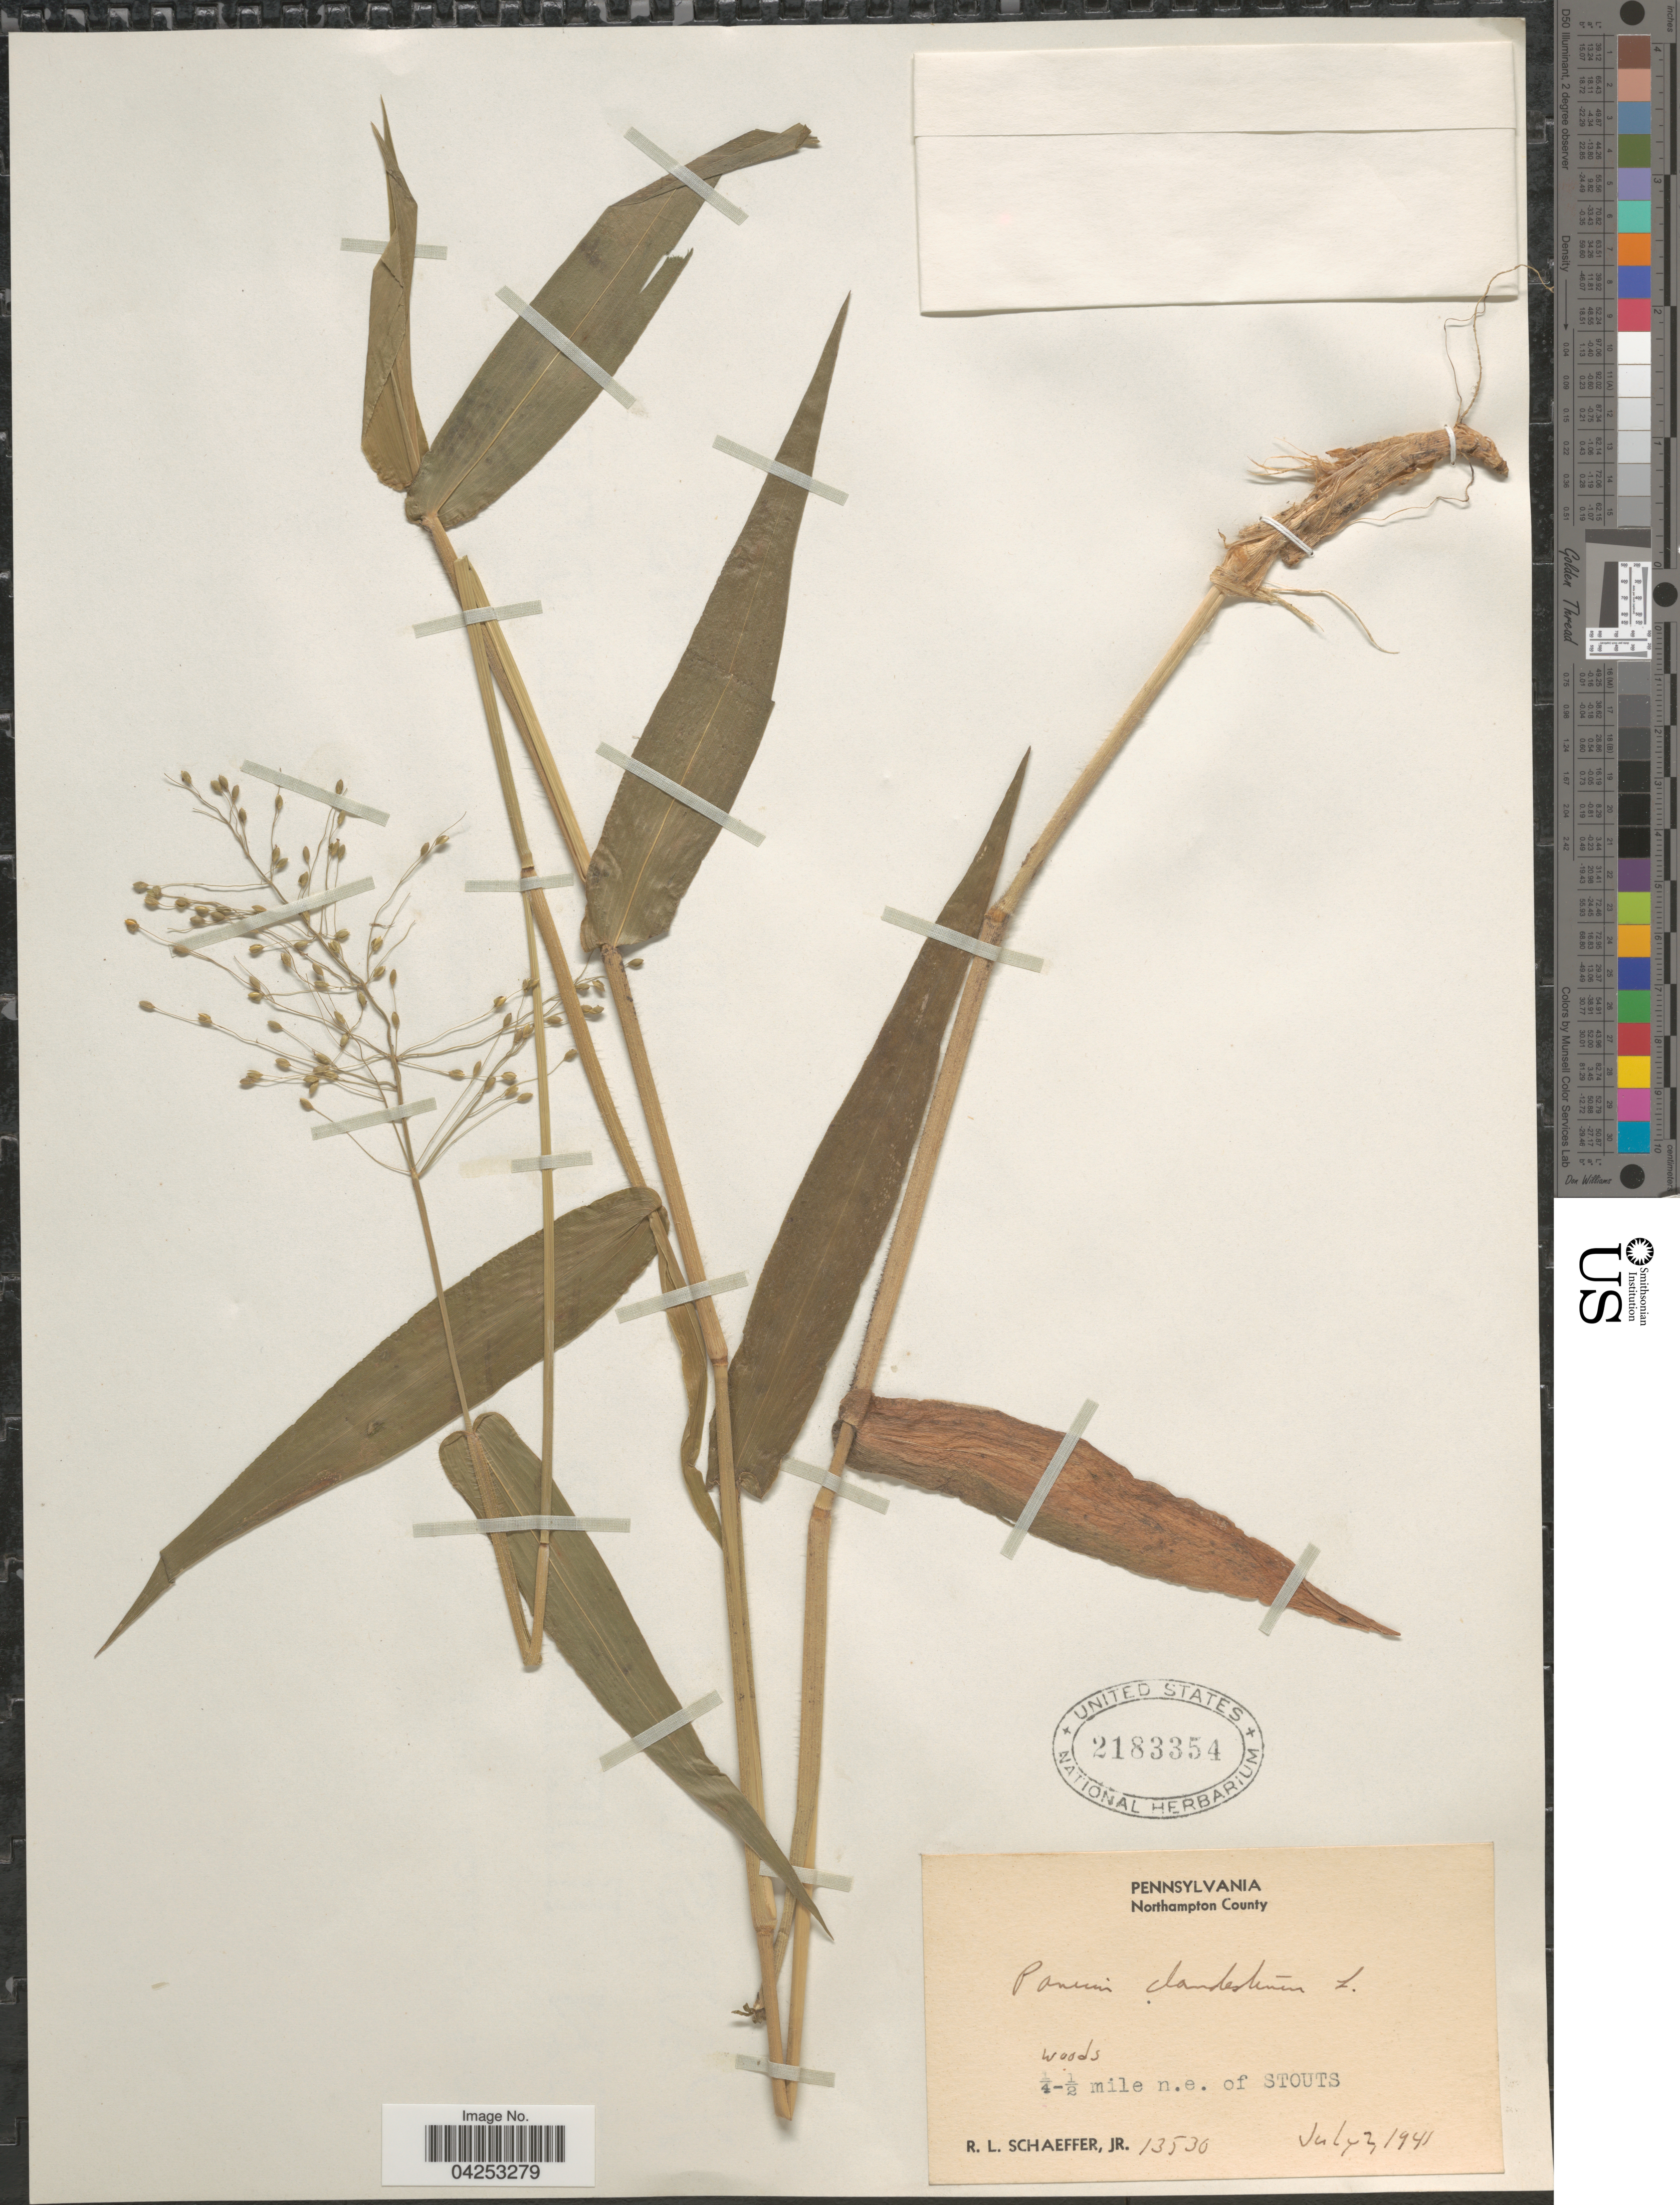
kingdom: Plantae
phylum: Tracheophyta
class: Liliopsida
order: Poales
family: Poaceae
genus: Dichanthelium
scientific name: Dichanthelium clandestinum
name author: (L.) Gould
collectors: R. L. Schaeffer Jr.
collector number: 13530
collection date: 1941-07-02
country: United States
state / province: Pennsylvania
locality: Northampton County. ¼-½ mile n.e. of Stouts.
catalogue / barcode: US 2183354